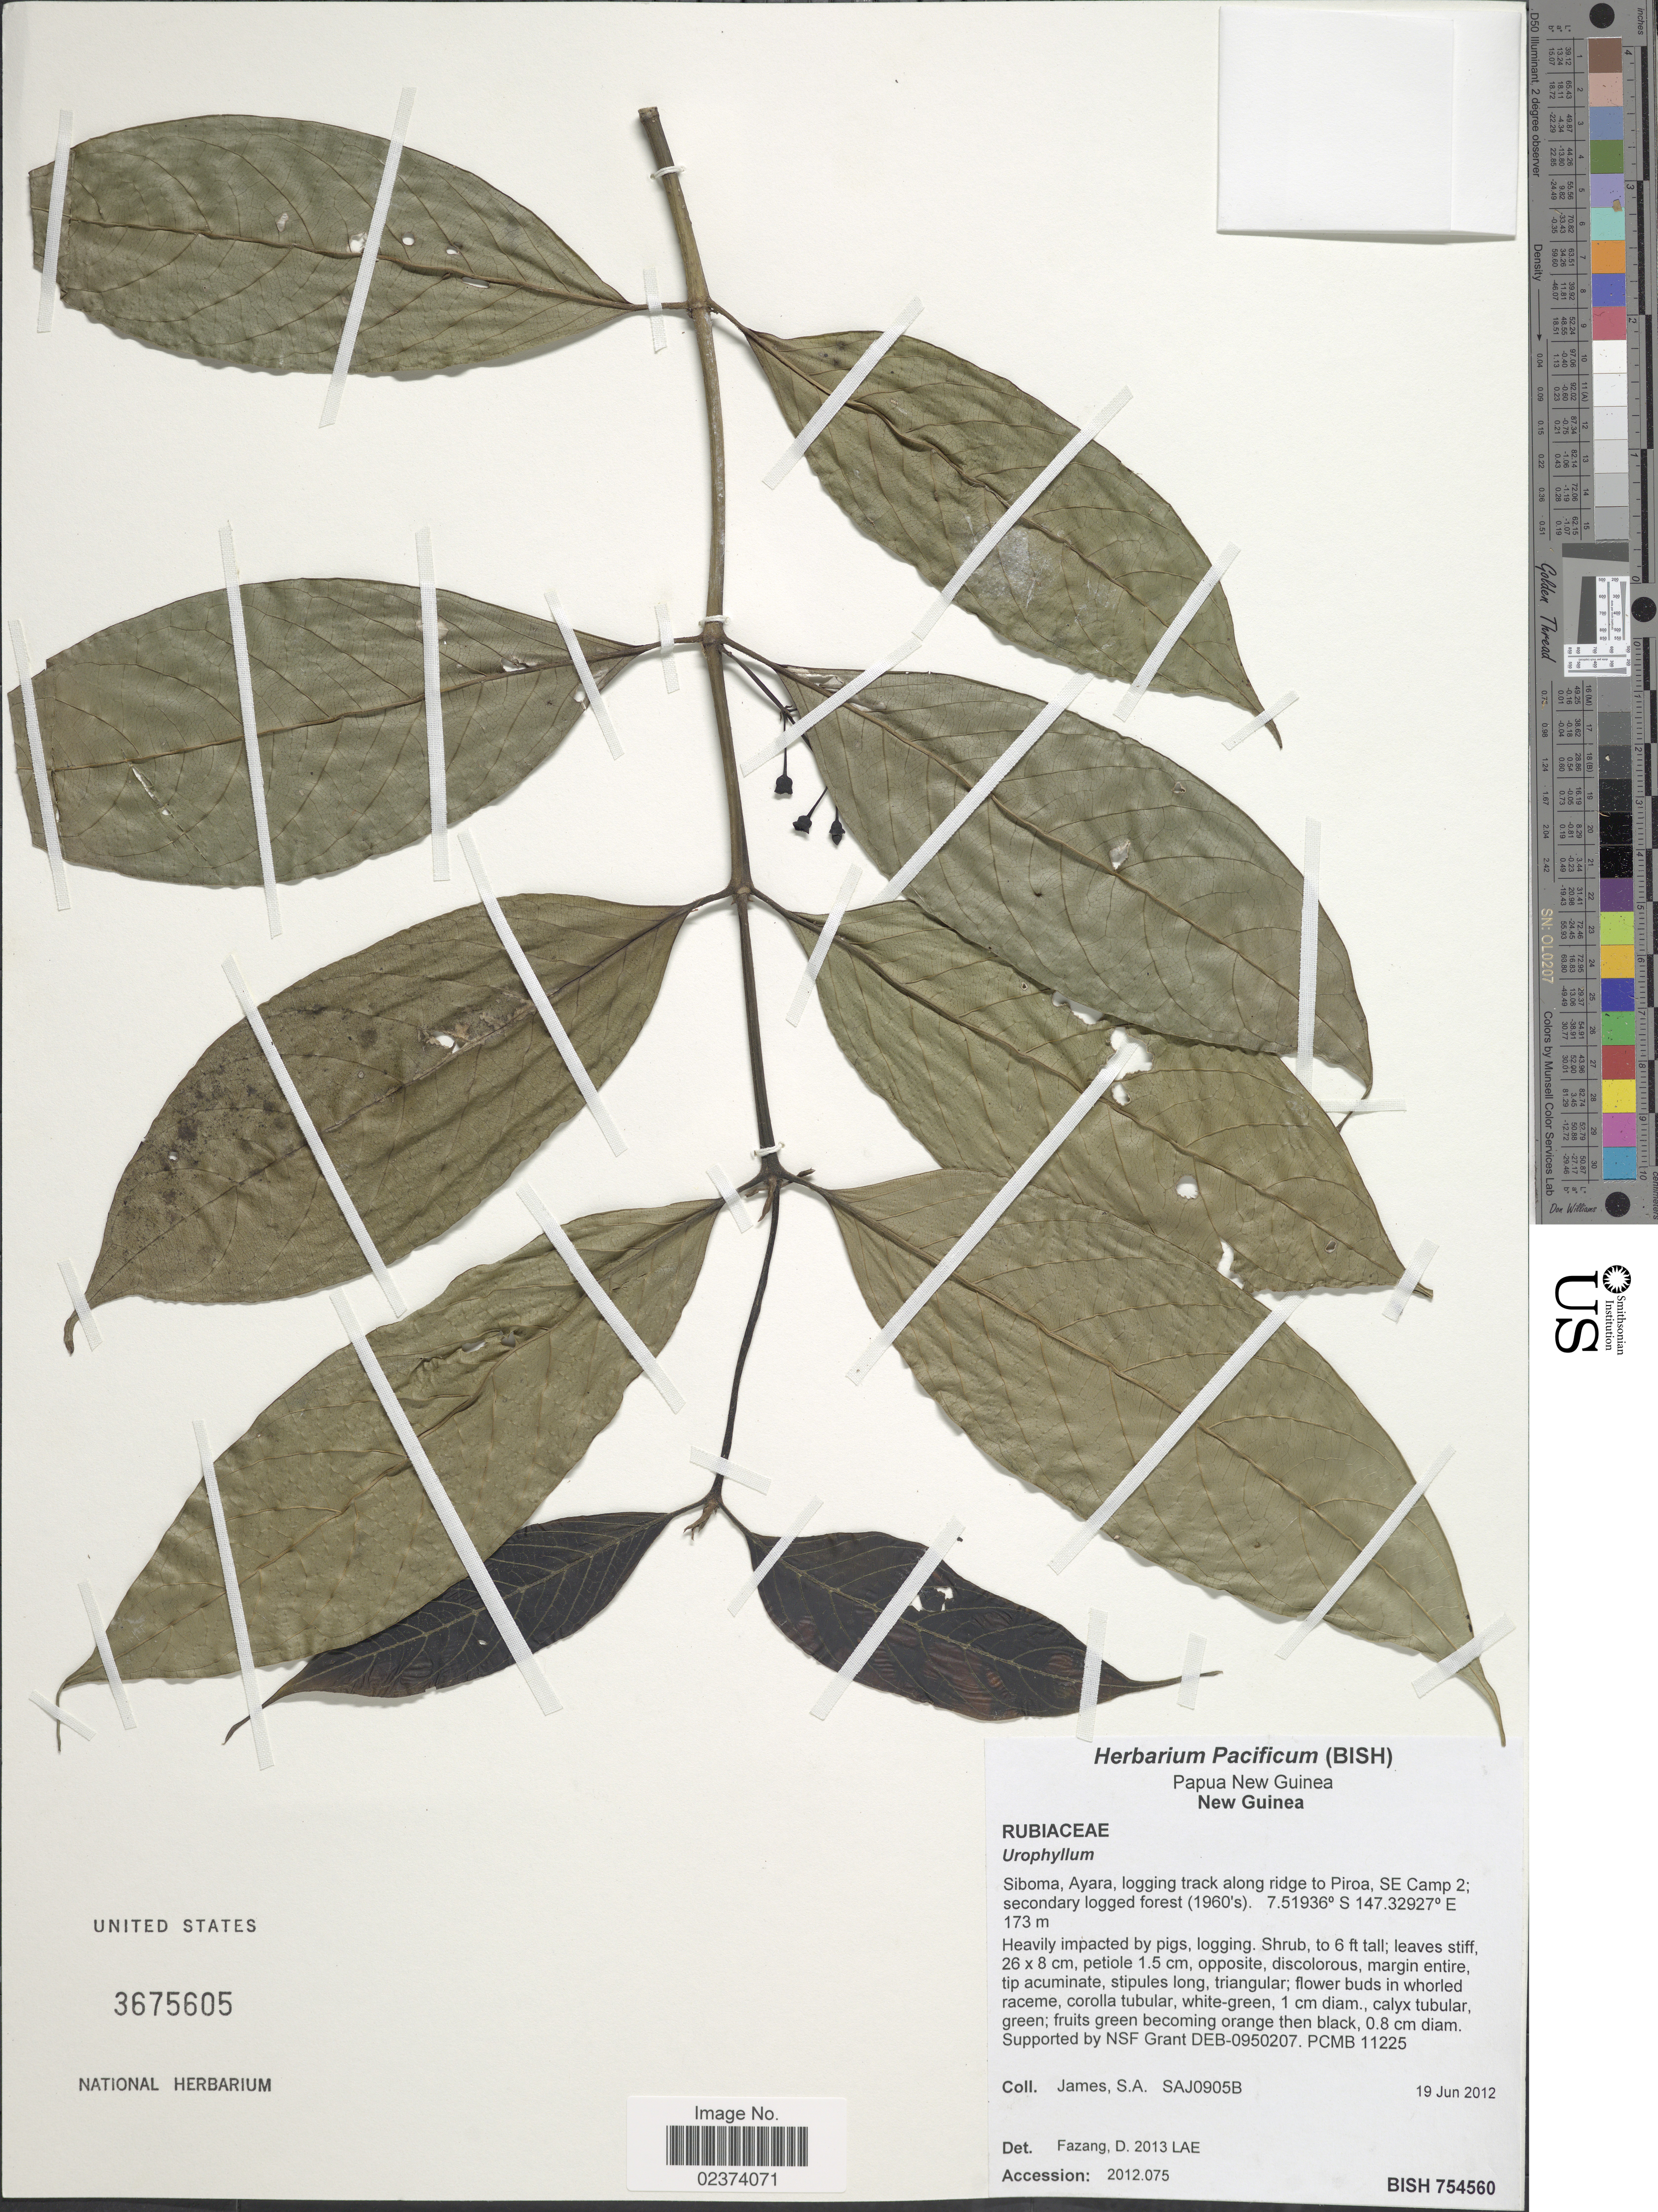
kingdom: Plantae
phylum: Tracheophyta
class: Magnoliopsida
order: Gentianales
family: Rubiaceae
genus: Urophyllum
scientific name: Urophyllum sp.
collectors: S. James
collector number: SAJ0905B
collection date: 2012-06-19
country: Papua New Guinea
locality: New Guinea, Siboma, Ayara, logging track along ridge to Pirosa, SE Camp 2; secondary logged forest (1960's)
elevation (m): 173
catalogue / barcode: US 3675605